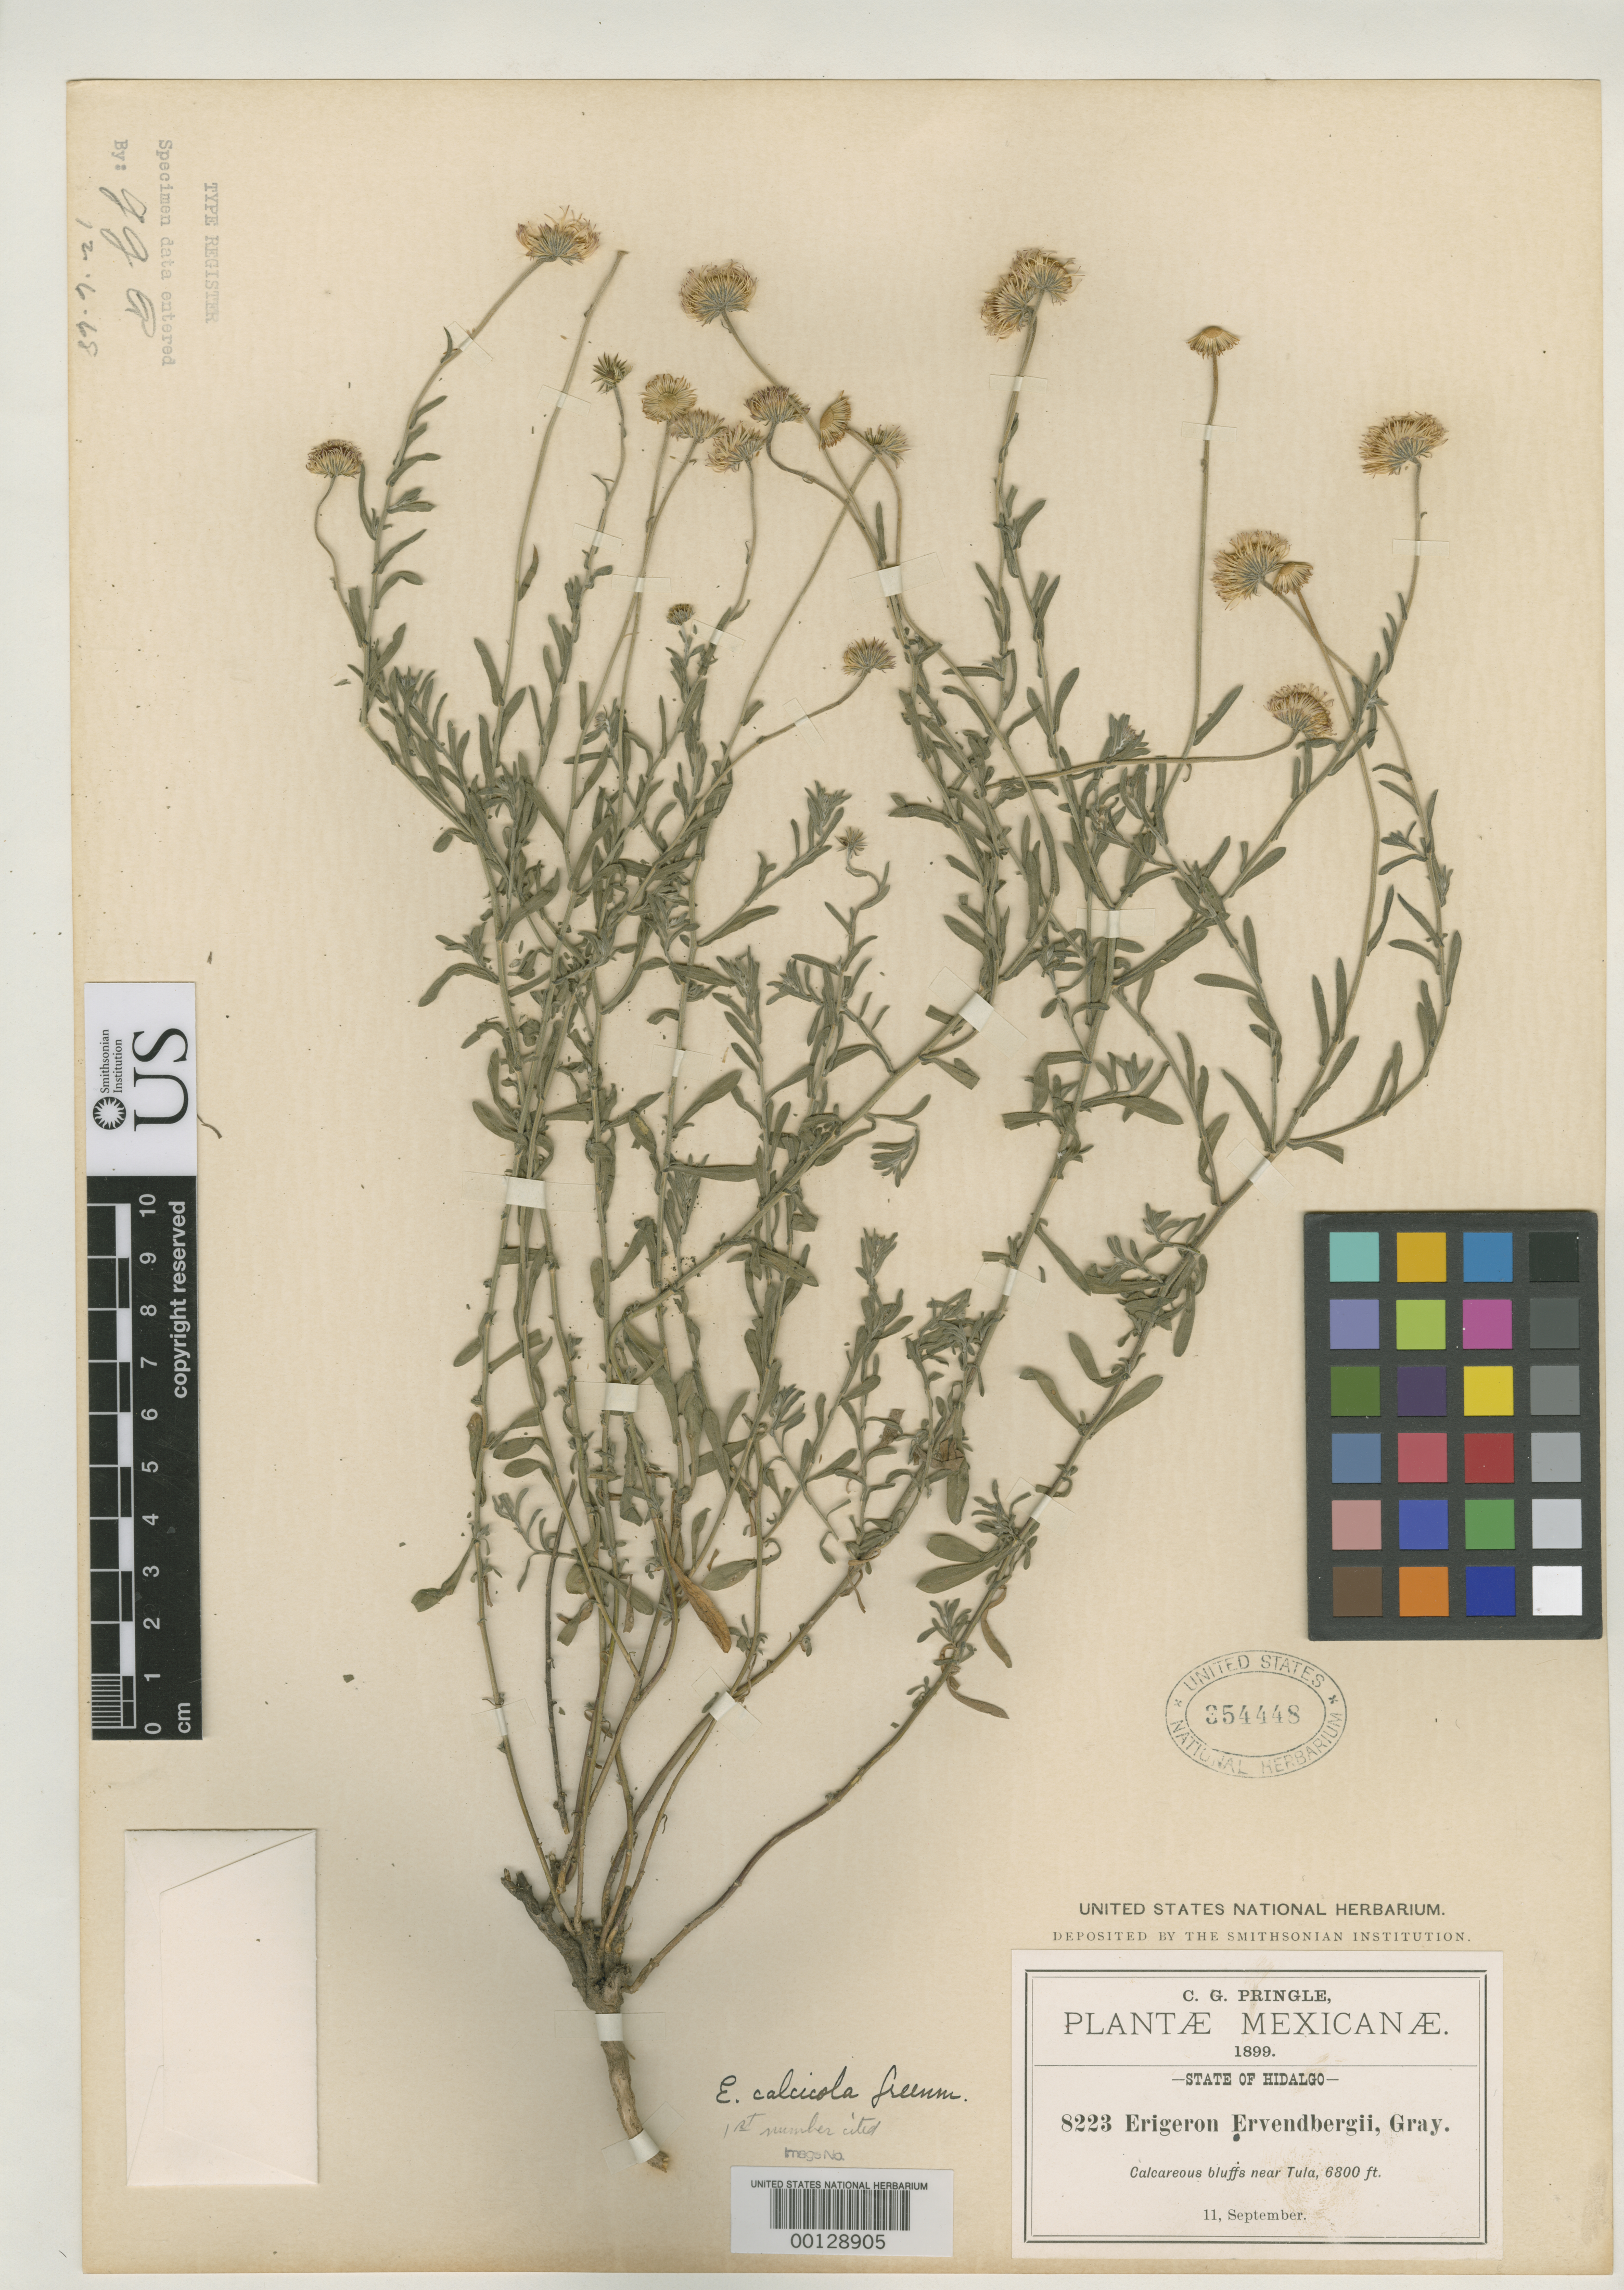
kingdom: Plantae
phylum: Tracheophyta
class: Magnoliopsida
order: Asterales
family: Asteraceae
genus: Erigeron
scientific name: Erigeron calcicola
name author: Greenm.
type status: Isosyntype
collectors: C. G. Pringle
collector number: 8223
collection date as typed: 11 Sep 1899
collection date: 1899-09-11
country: Mexico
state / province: Hidalgo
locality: Tula.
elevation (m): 2070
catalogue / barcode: US 354448